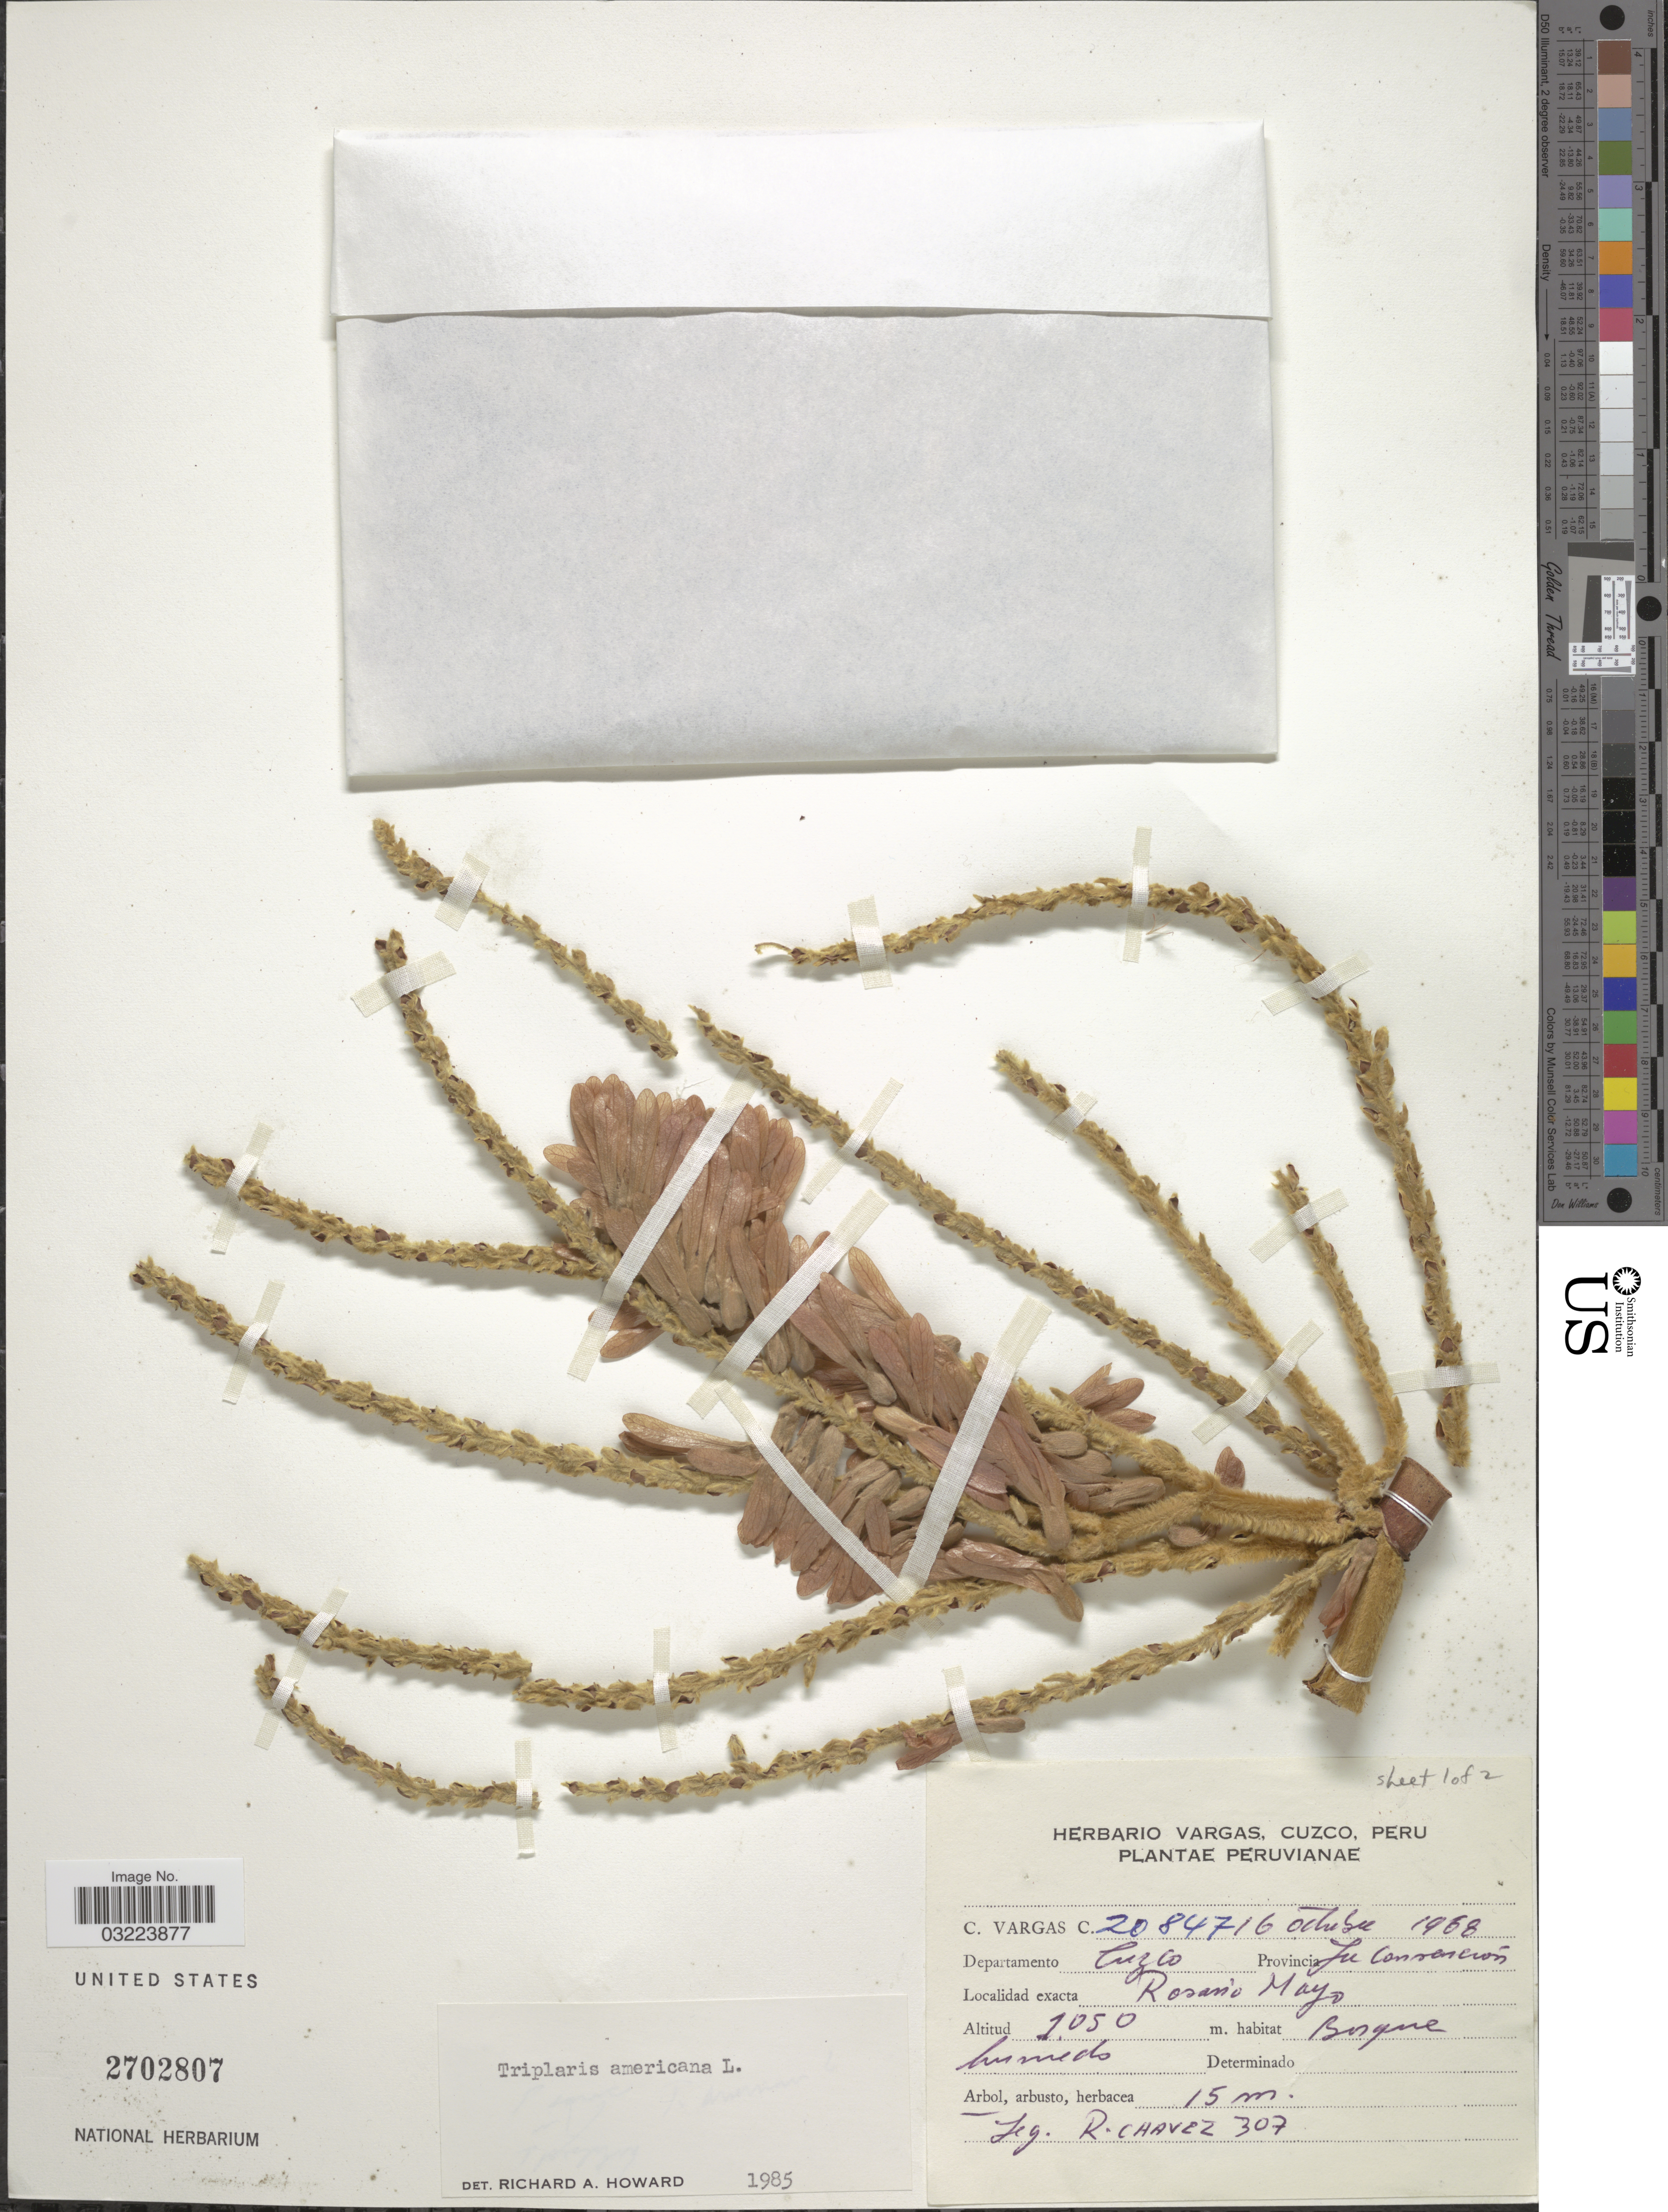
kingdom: Plantae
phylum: Tracheophyta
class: Magnoliopsida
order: Caryophyllales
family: Polygonaceae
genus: Triplaris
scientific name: Triplaris americana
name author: L.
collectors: R. Chávez & C. Vargas Calderón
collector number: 307/20847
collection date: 1968-10-16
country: Peru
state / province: Cusco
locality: Departamento Cuzco. Provincia La Convención. Rosario Mayo.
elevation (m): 1050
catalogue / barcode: US 2702807